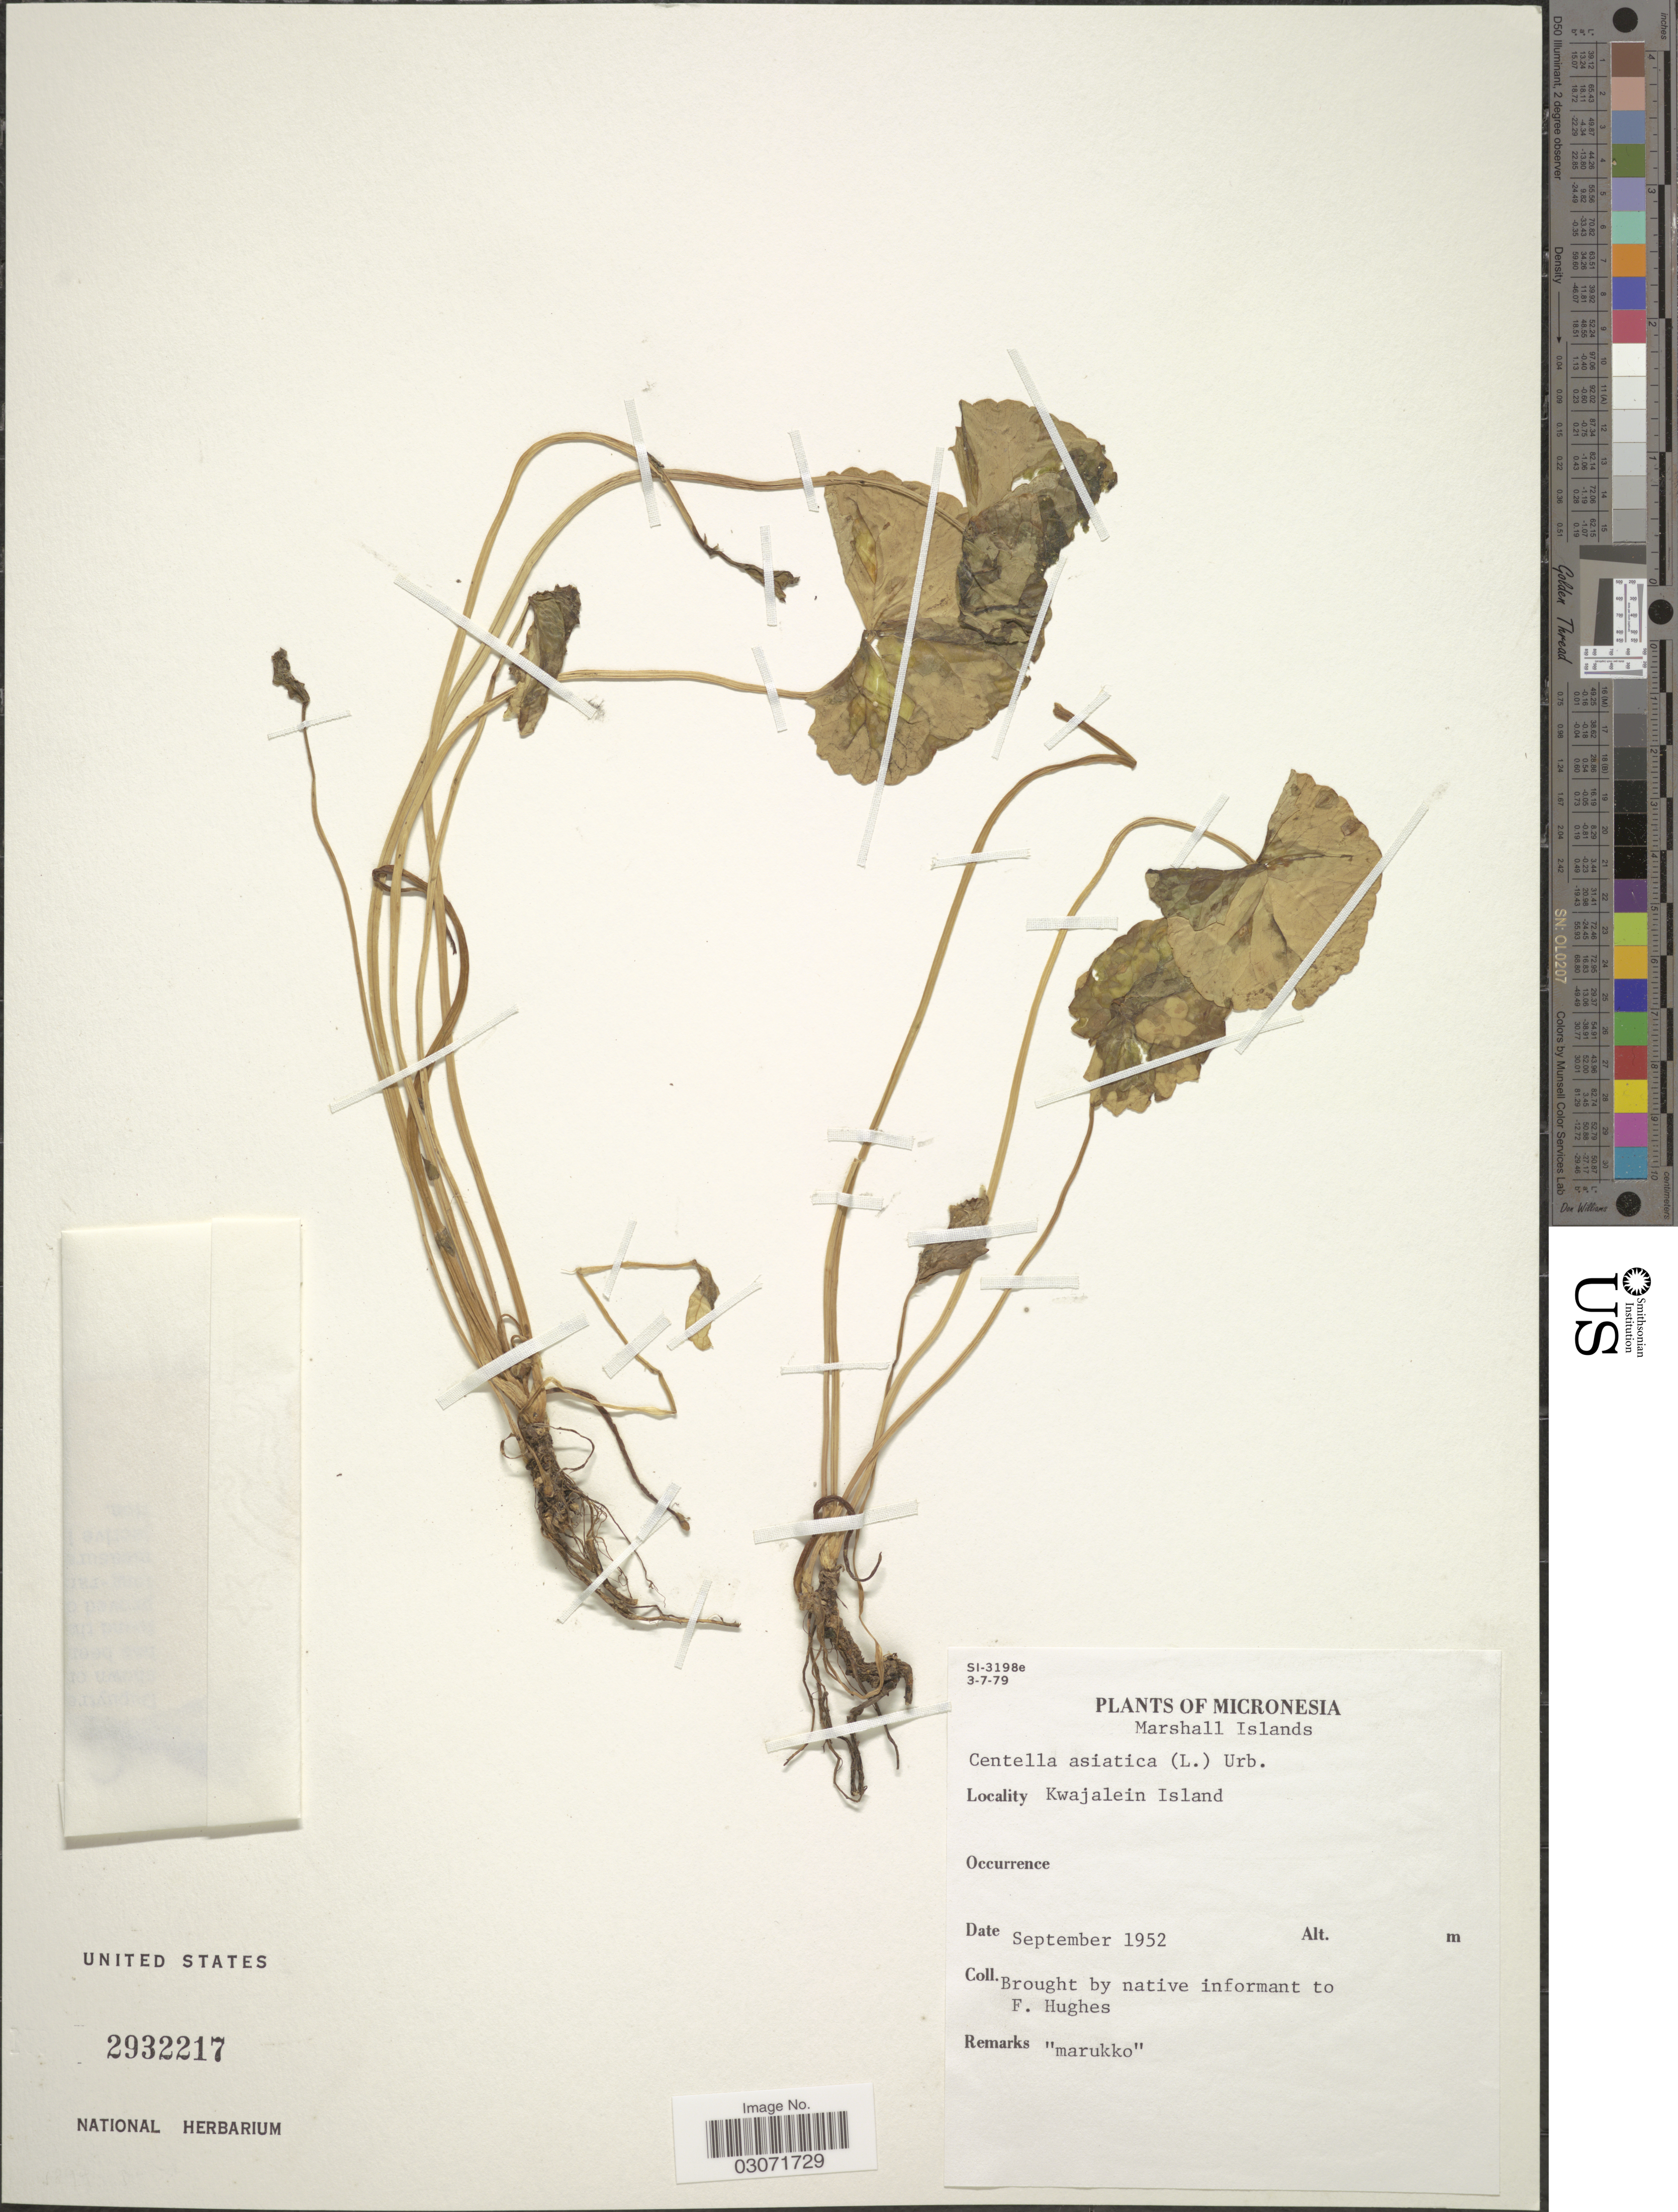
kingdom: Plantae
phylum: Tracheophyta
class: Magnoliopsida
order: Apiales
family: Apiaceae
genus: Centella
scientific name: Centella asiatica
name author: (L.) Urb.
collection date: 1952-09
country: Marshall Islands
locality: Micronesia. Kwajalein Island.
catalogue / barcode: US 2932217